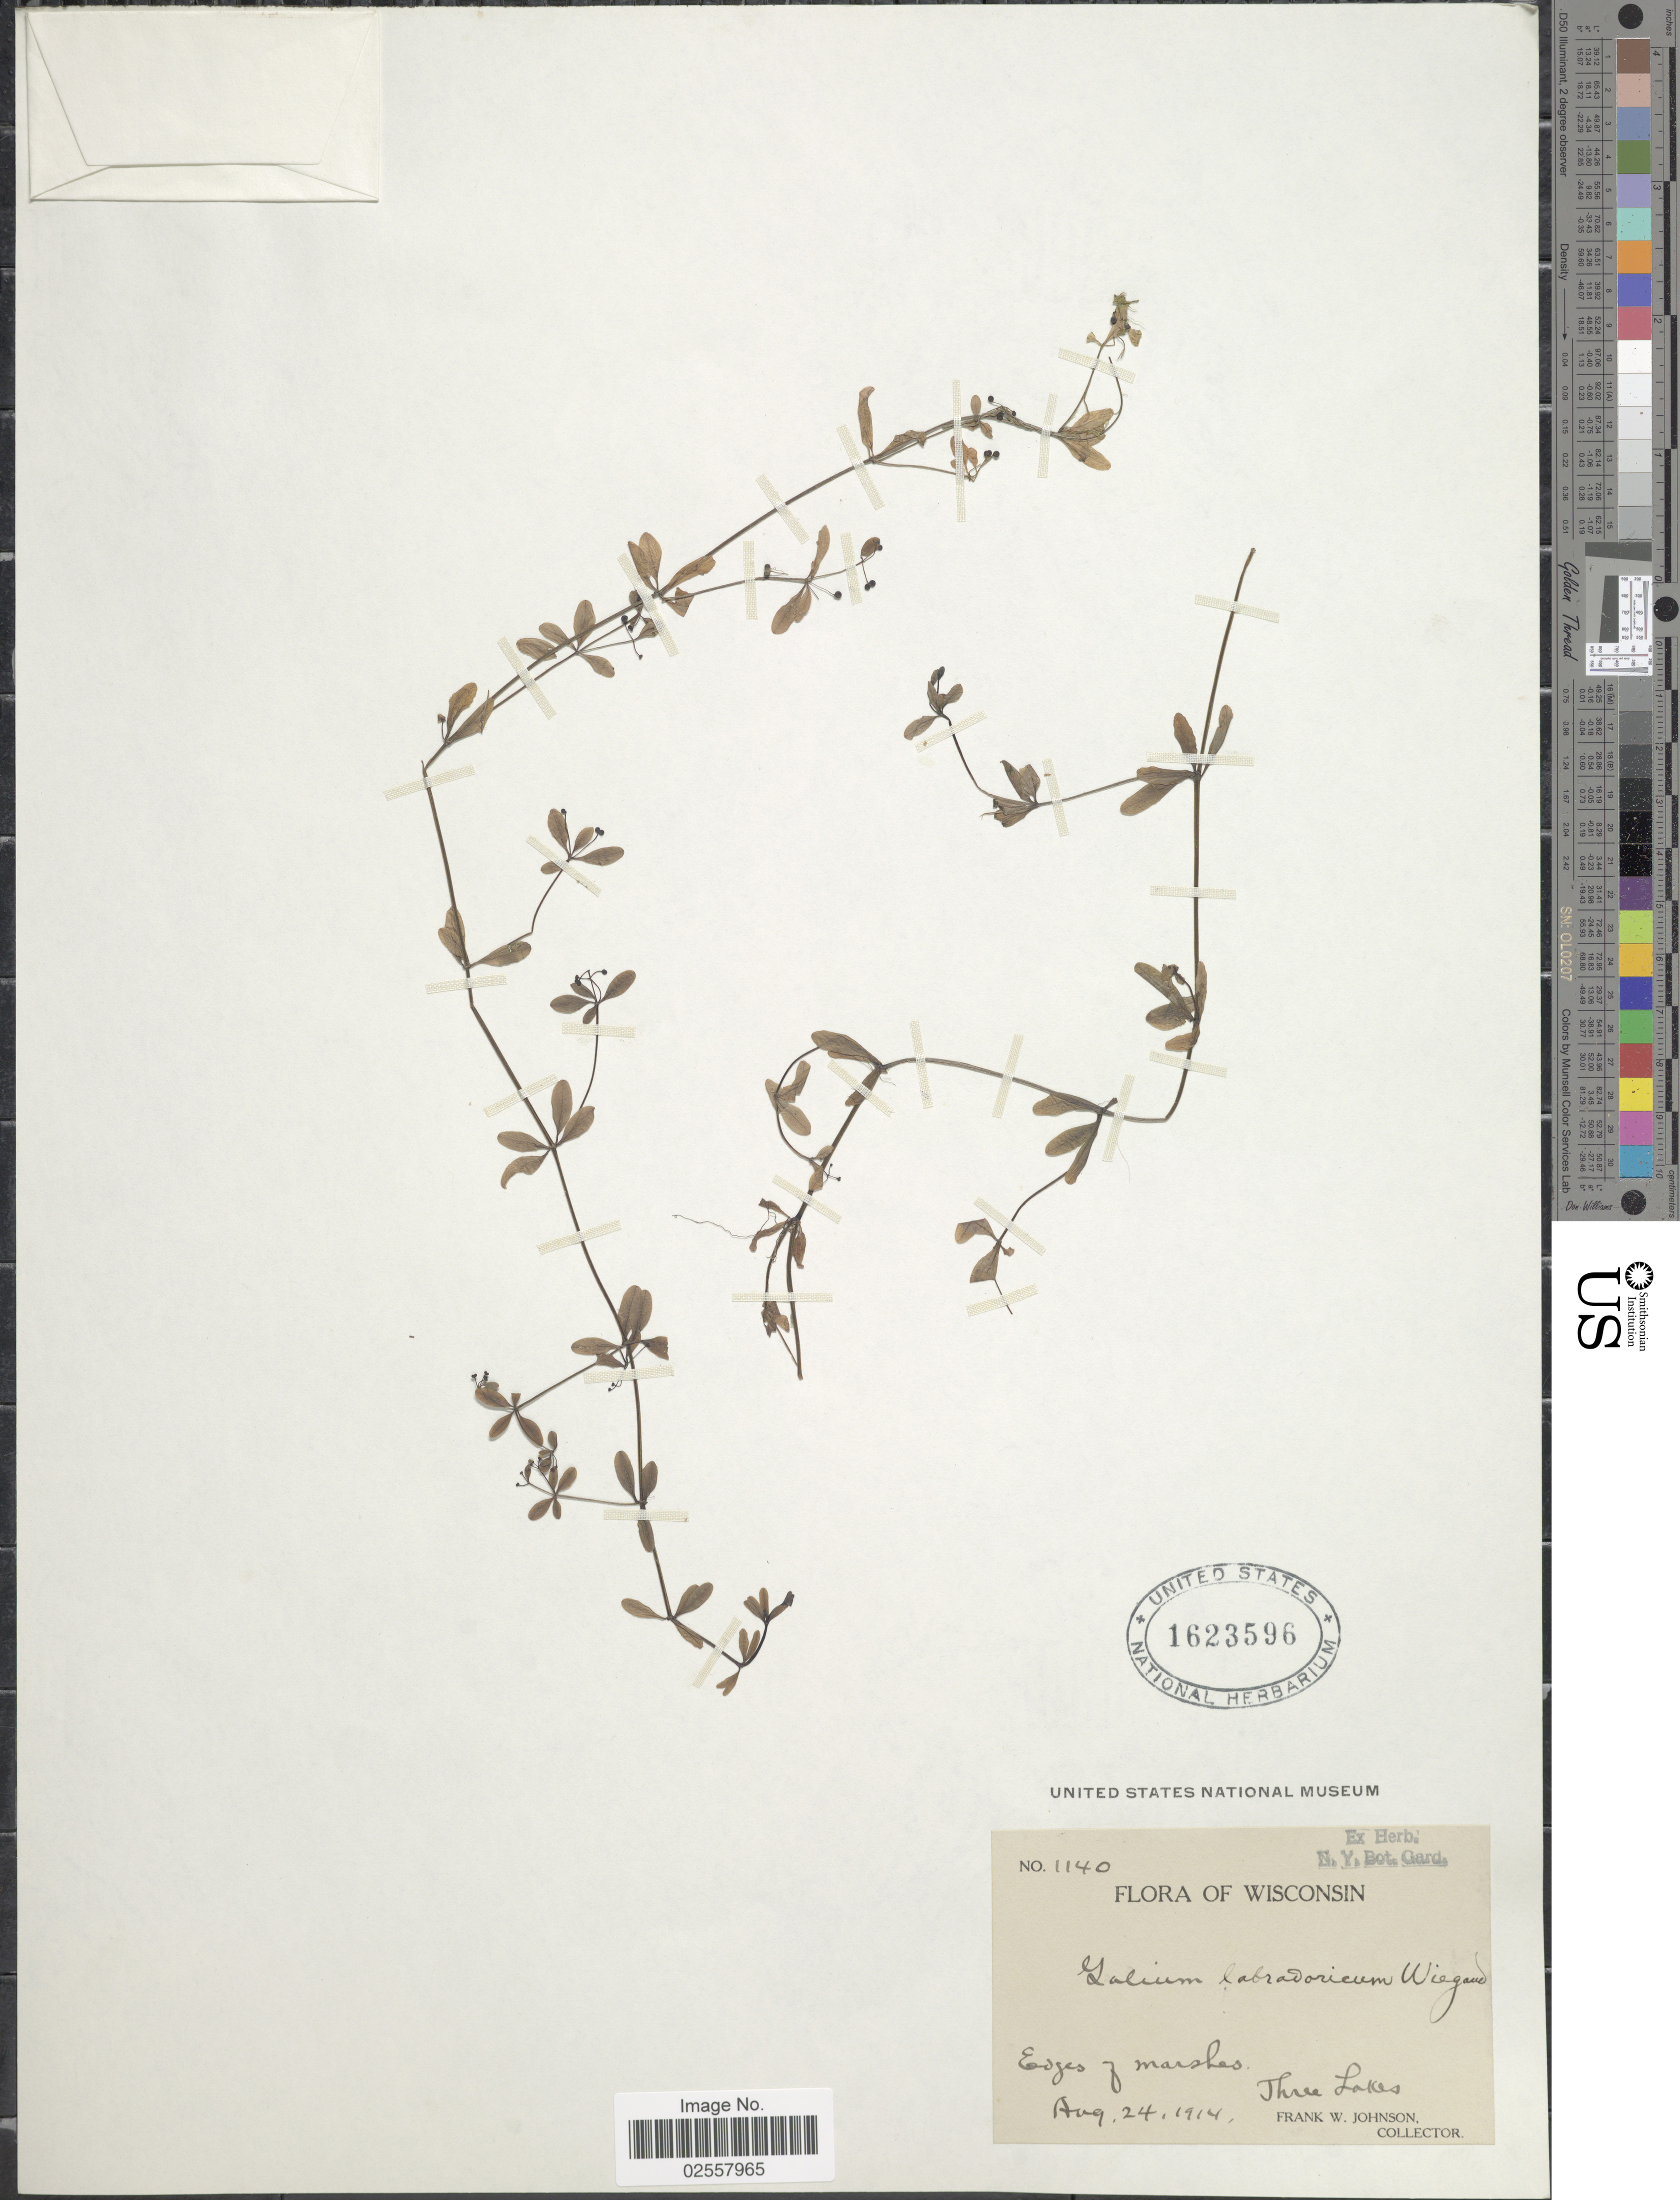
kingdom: Plantae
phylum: Tracheophyta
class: Magnoliopsida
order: Gentianales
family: Rubiaceae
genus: Galium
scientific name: Galium labradoricum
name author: (Wiegand) Wiegand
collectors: F. W. Johnson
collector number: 1140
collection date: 1914-08-24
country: United States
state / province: Wisconsin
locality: Edge of marshes, Three Lakes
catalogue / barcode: US 1623596